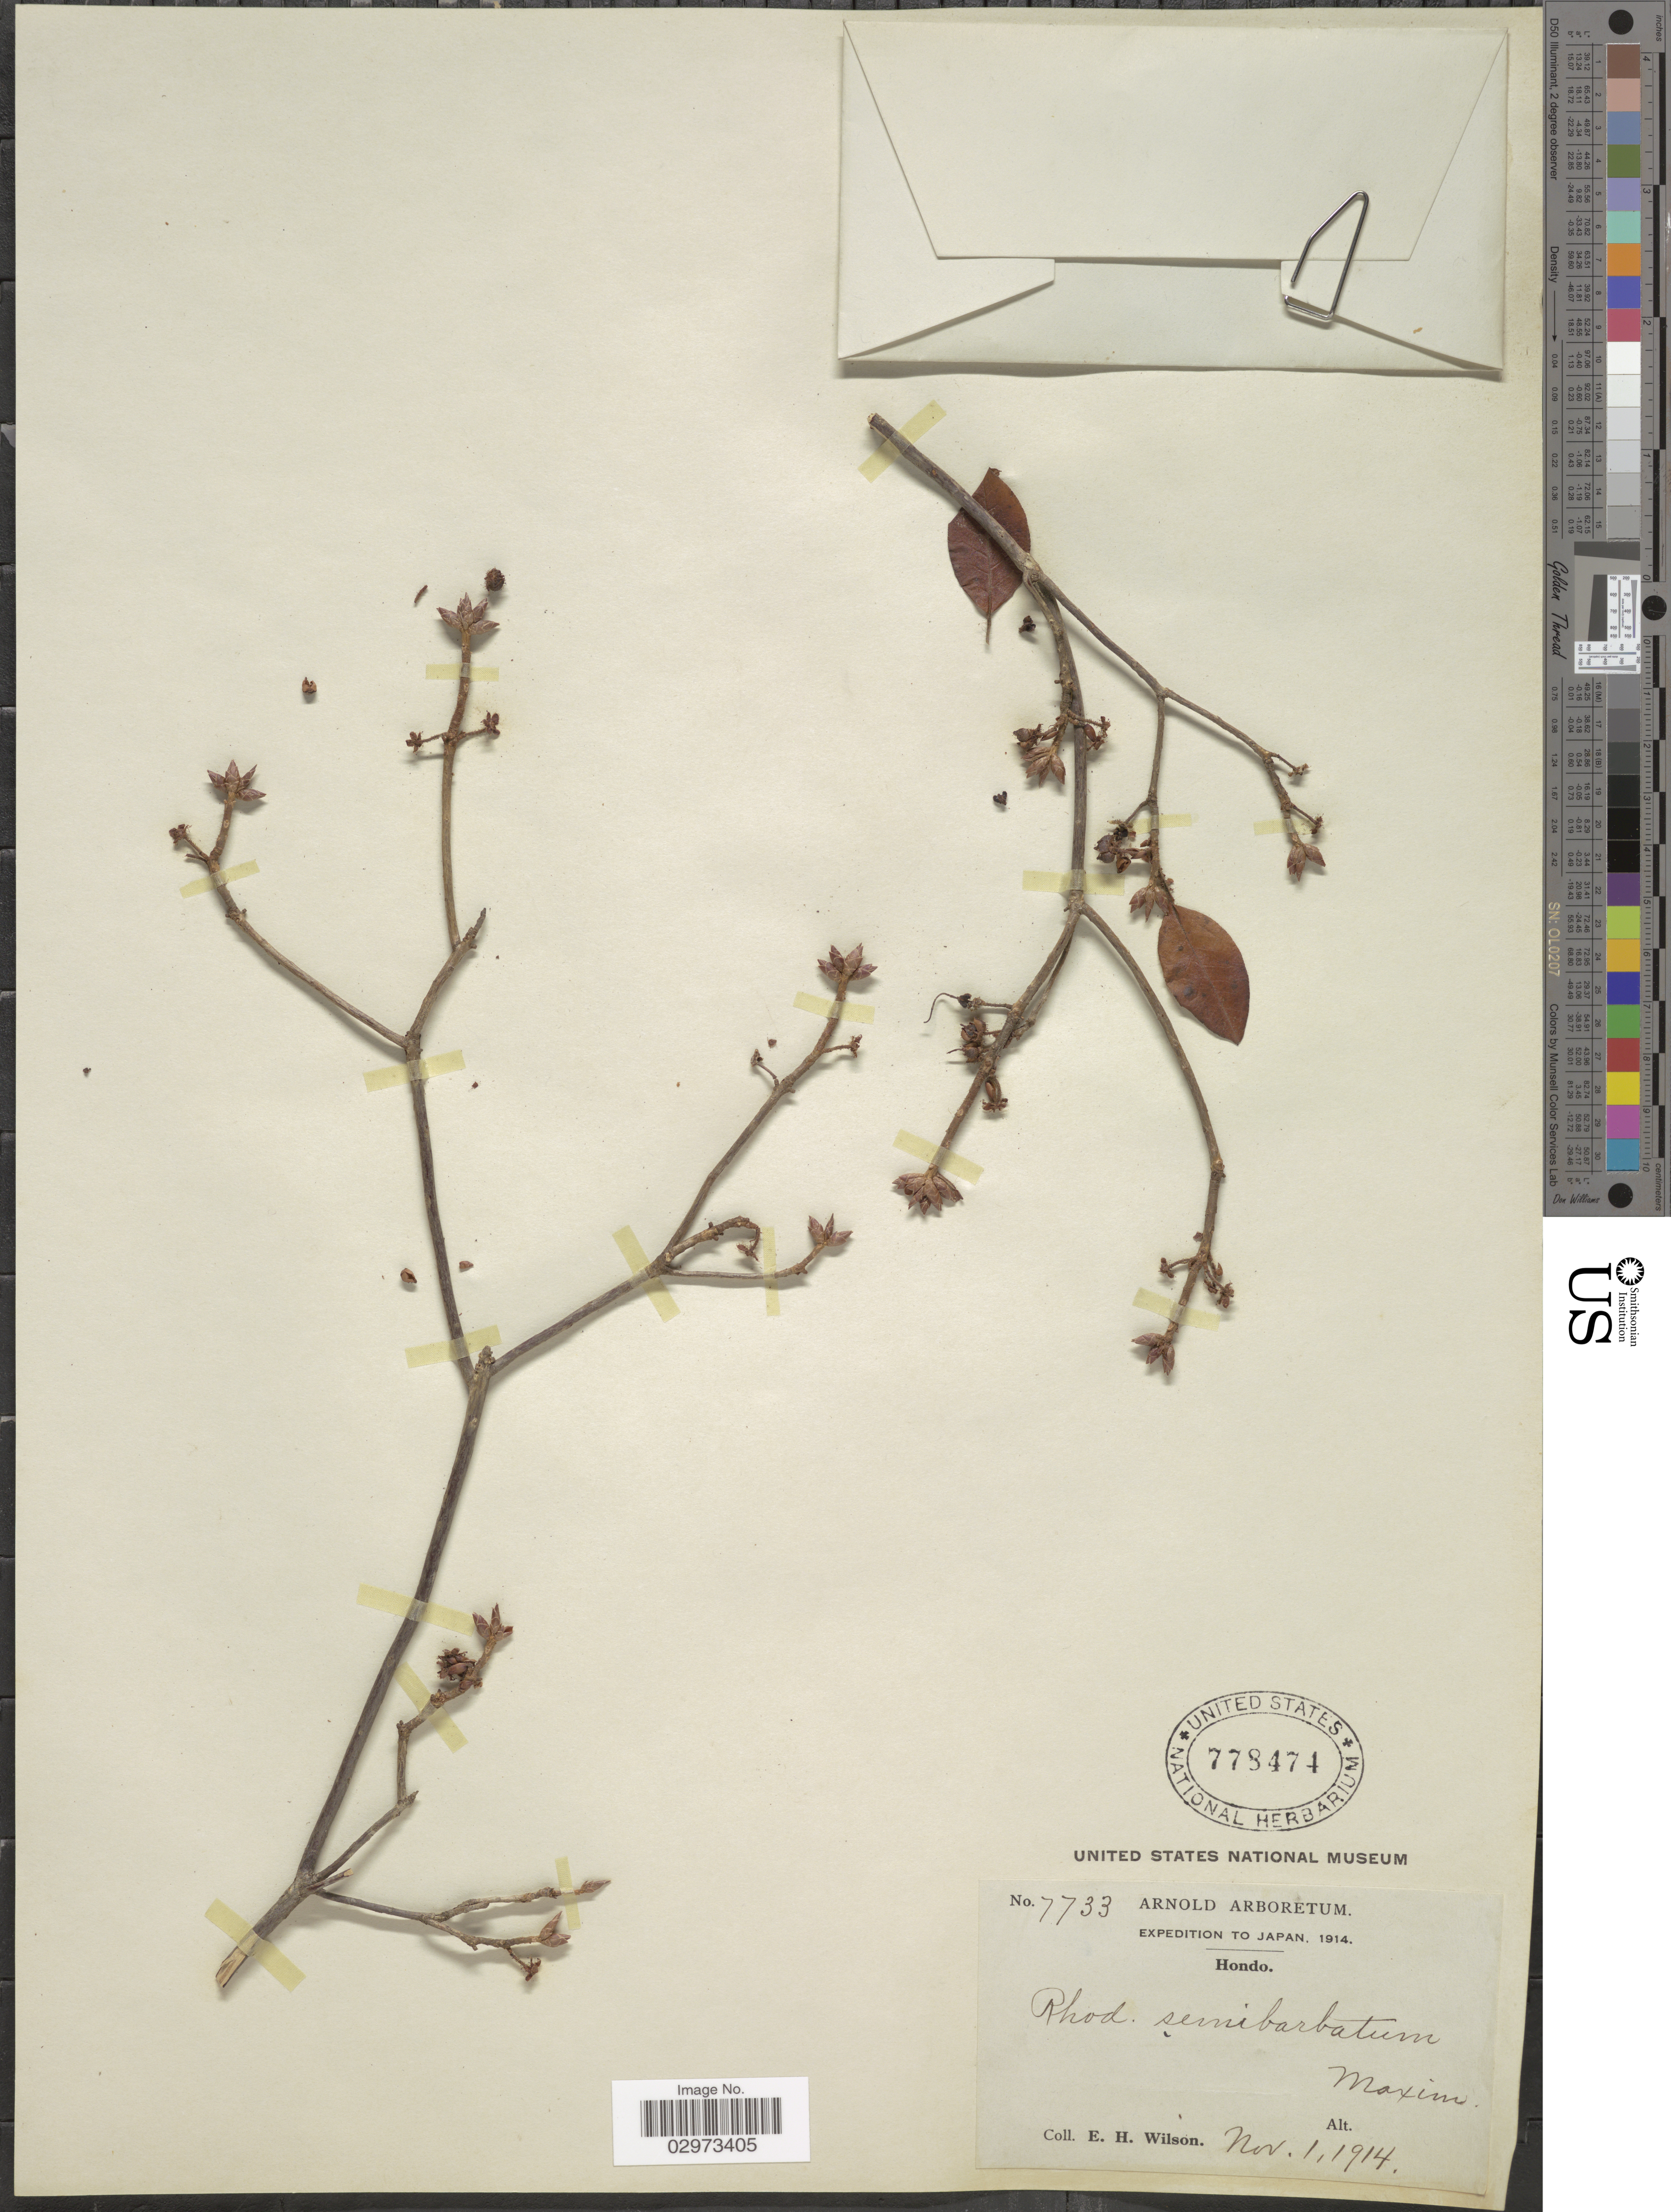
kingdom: Plantae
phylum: Tracheophyta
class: Magnoliopsida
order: Ericales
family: Ericaceae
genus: Rhododendron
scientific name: Rhododendron semibarbatum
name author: Maxim.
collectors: E. Wilson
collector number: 7733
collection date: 1914-11-01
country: Japan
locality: Japan. Hondo.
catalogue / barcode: US 778474